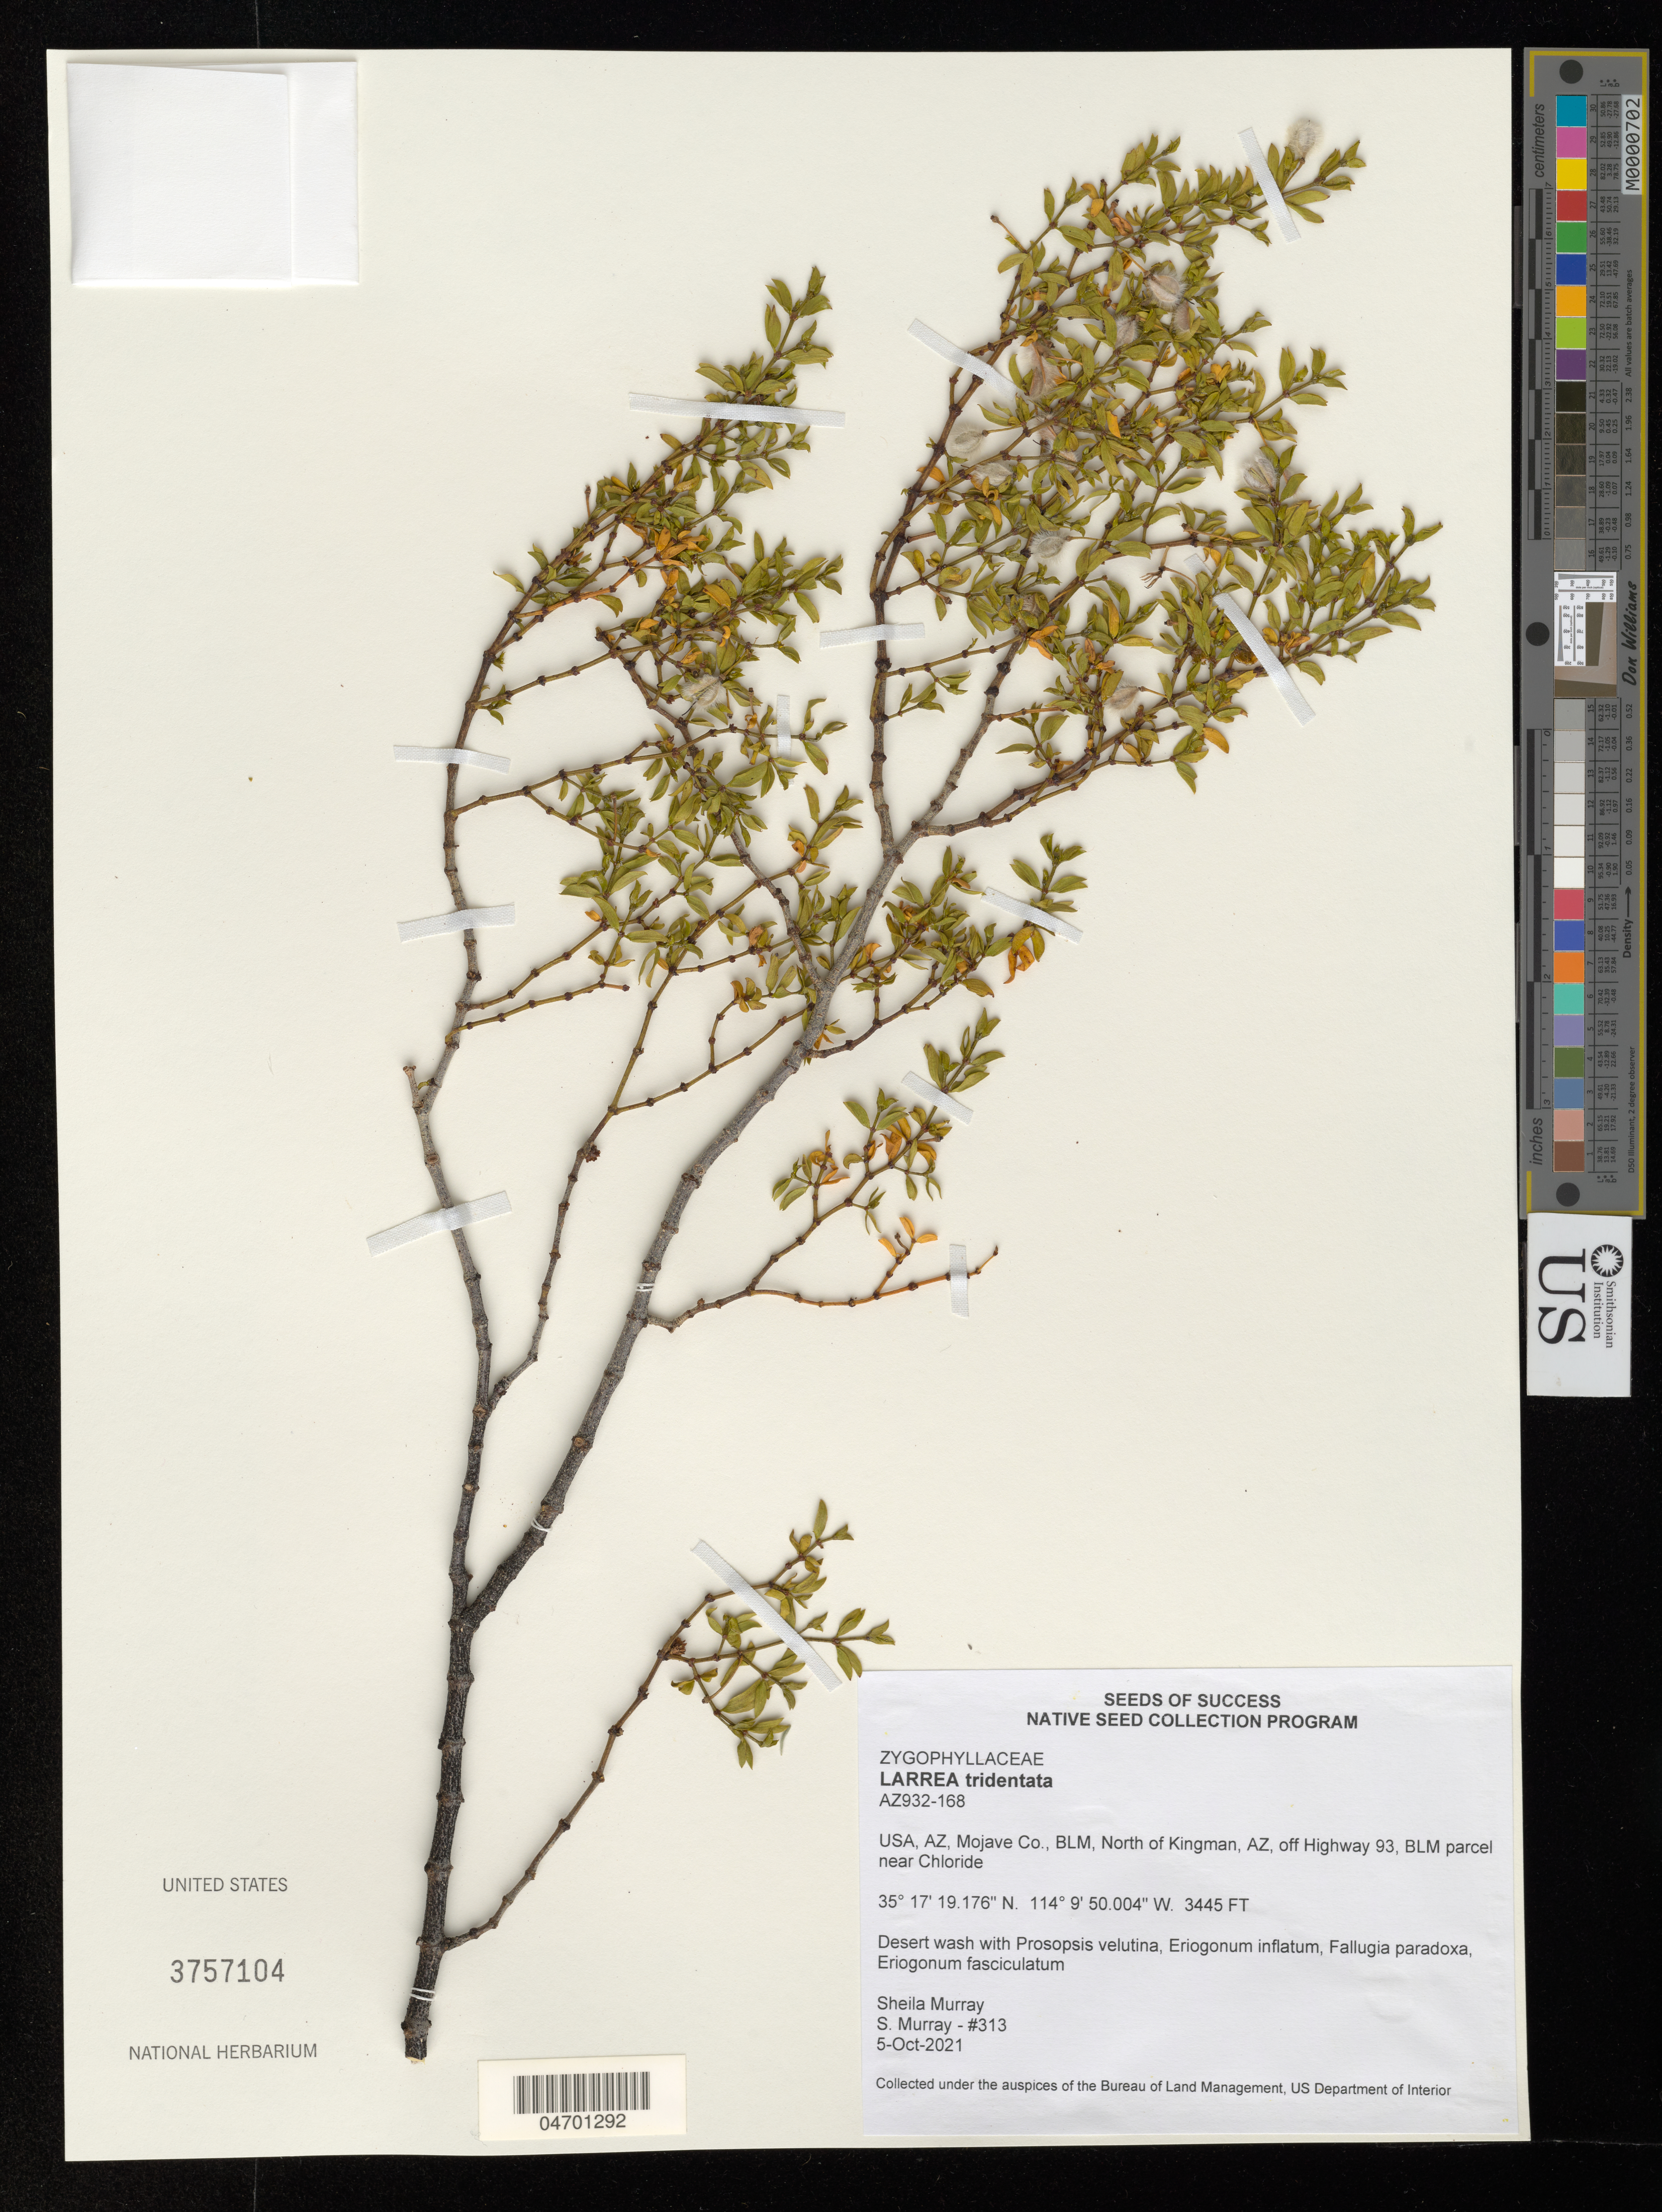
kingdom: Plantae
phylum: Tracheophyta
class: Magnoliopsida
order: Zygophyllales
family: Zygophyllaceae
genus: Larrea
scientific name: Larrea tridentata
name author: (Sessé & Moc. ex DC.) Coville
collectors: S. Murray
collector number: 313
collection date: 2021-10-05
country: United States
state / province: Arizona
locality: AZ, Mojave Co., BLM, North of Kingman, off Highway 93, BLM parcel near Chloride.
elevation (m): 1050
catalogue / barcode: US 3757104